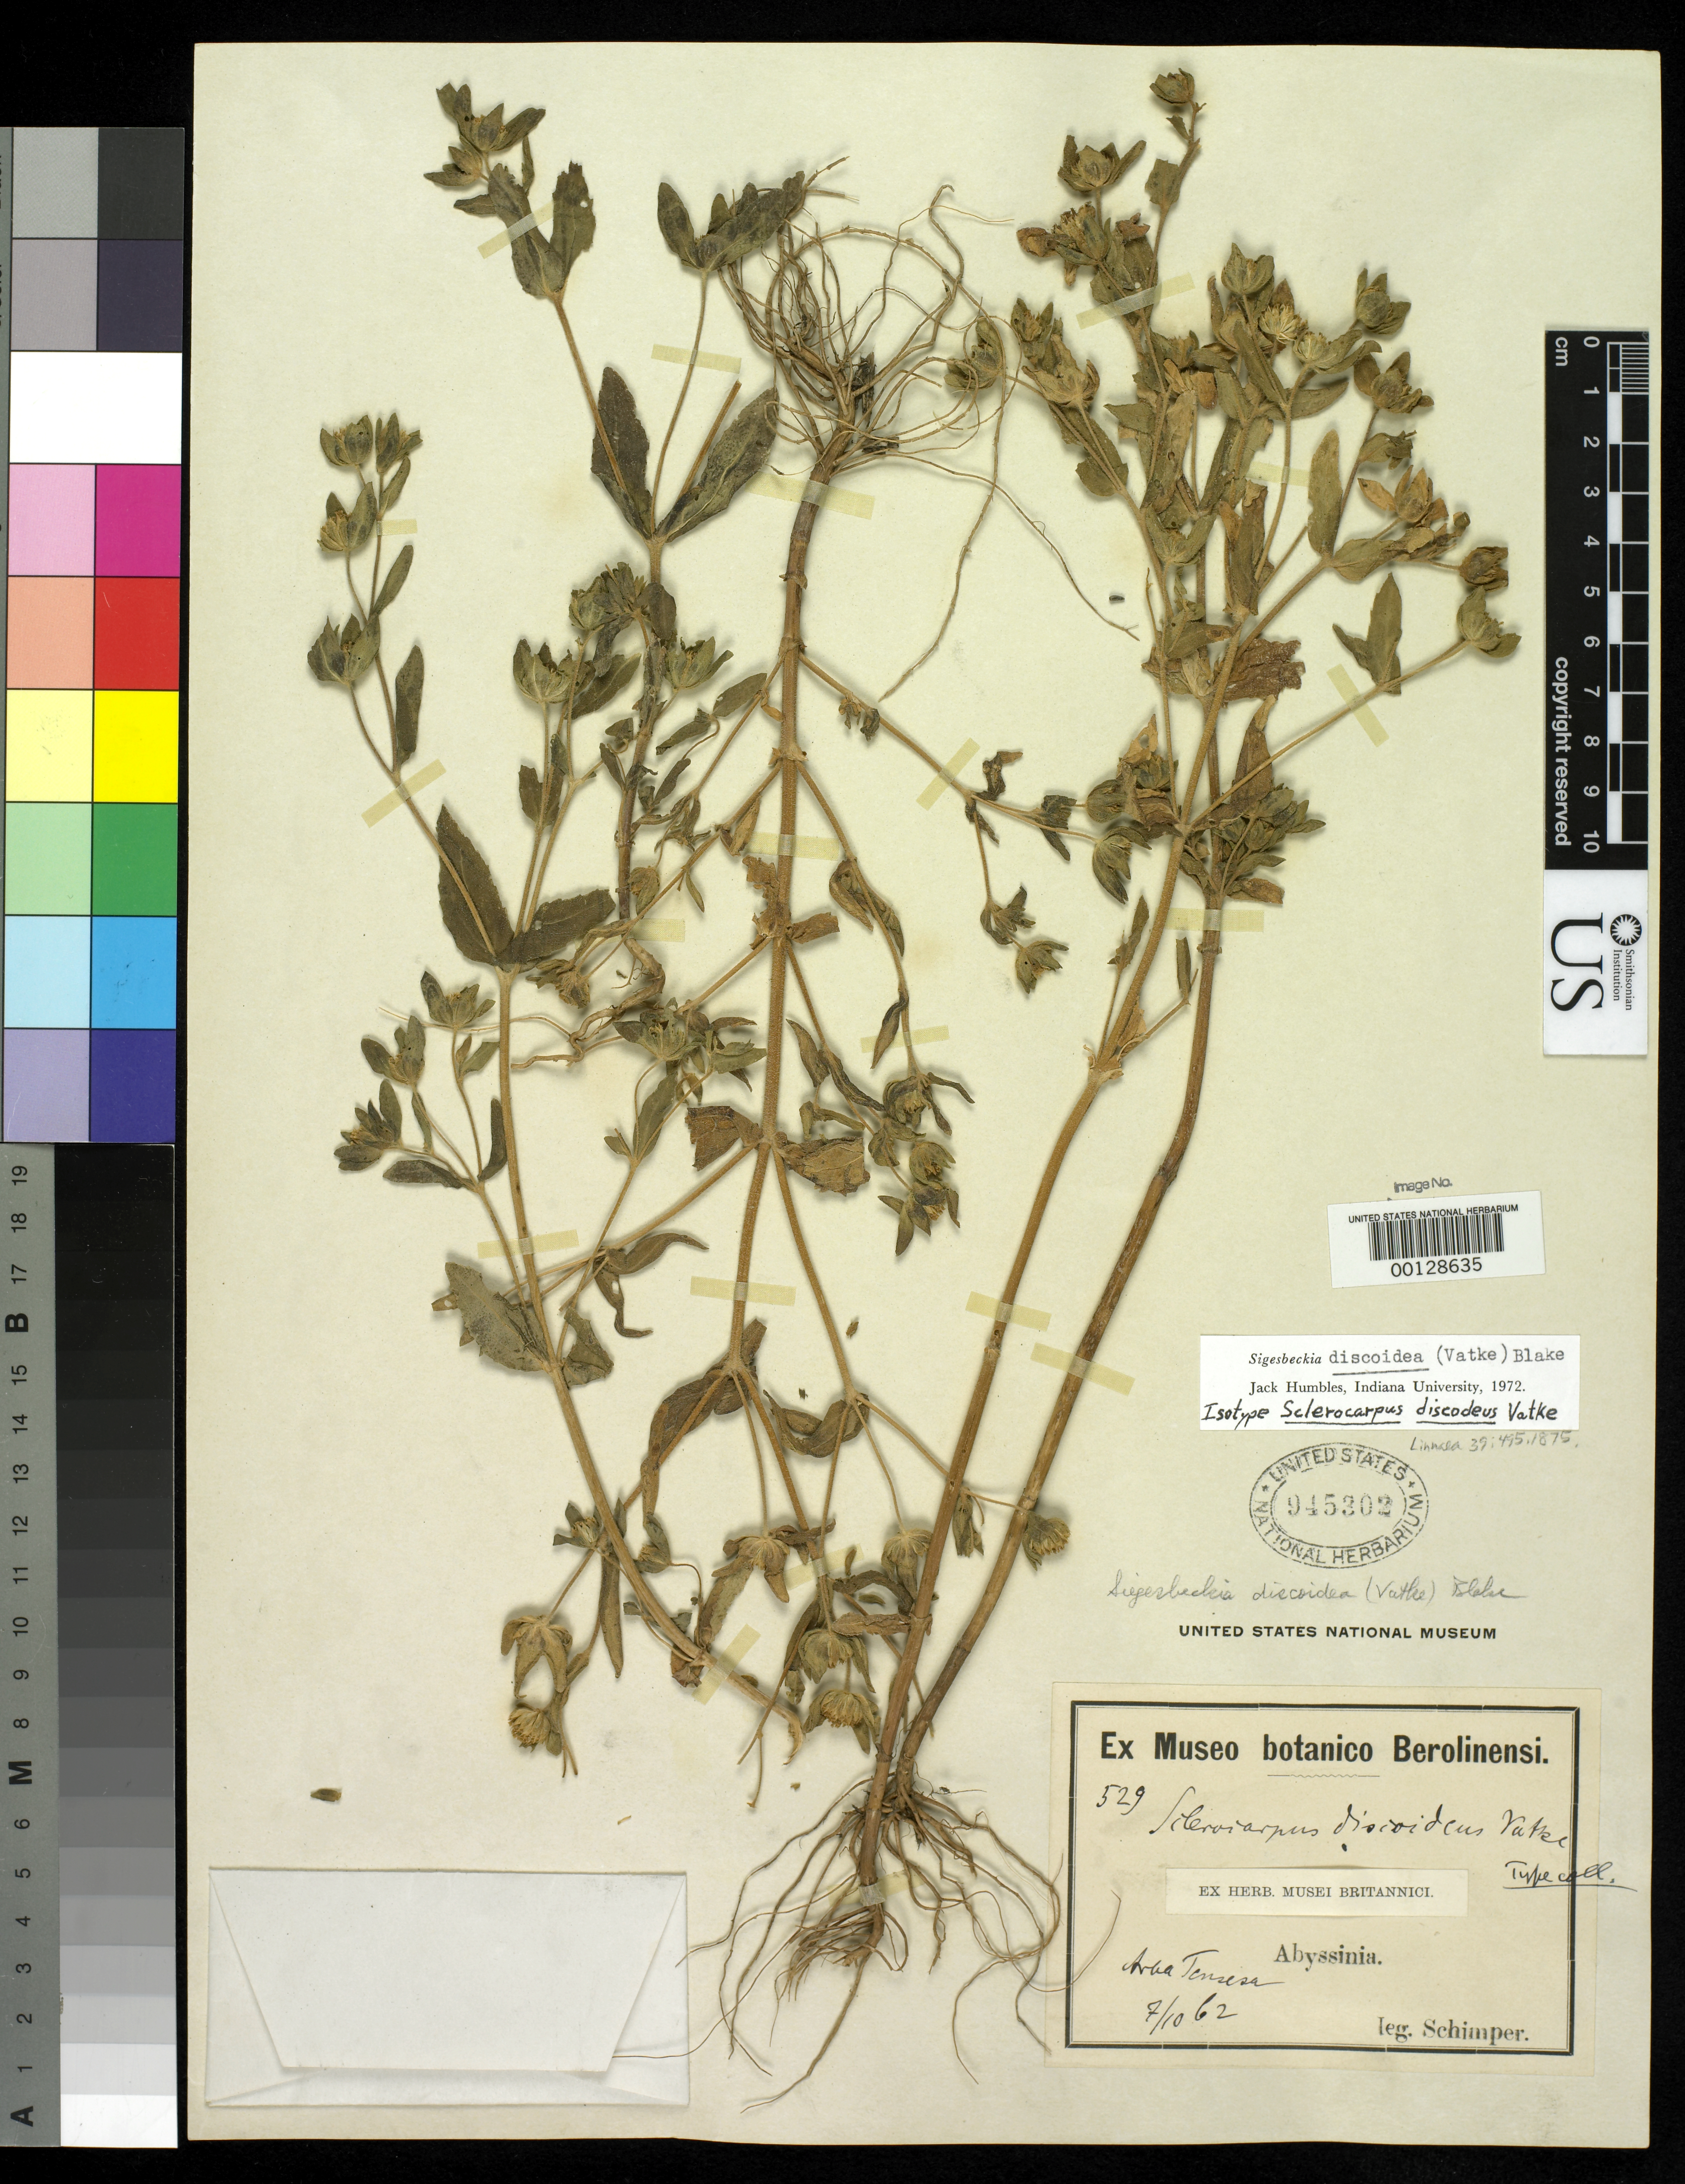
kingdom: Plantae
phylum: Tracheophyta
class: Magnoliopsida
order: Asterales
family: Asteraceae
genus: Sclerocarpus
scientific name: Sclerocarpus discoideus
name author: Vatke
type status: Isotype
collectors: G. W. Schimper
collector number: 529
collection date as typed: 07 Oct 1862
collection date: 1862-10-07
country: Ethiopia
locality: Arba Tensesa.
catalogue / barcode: US 945302